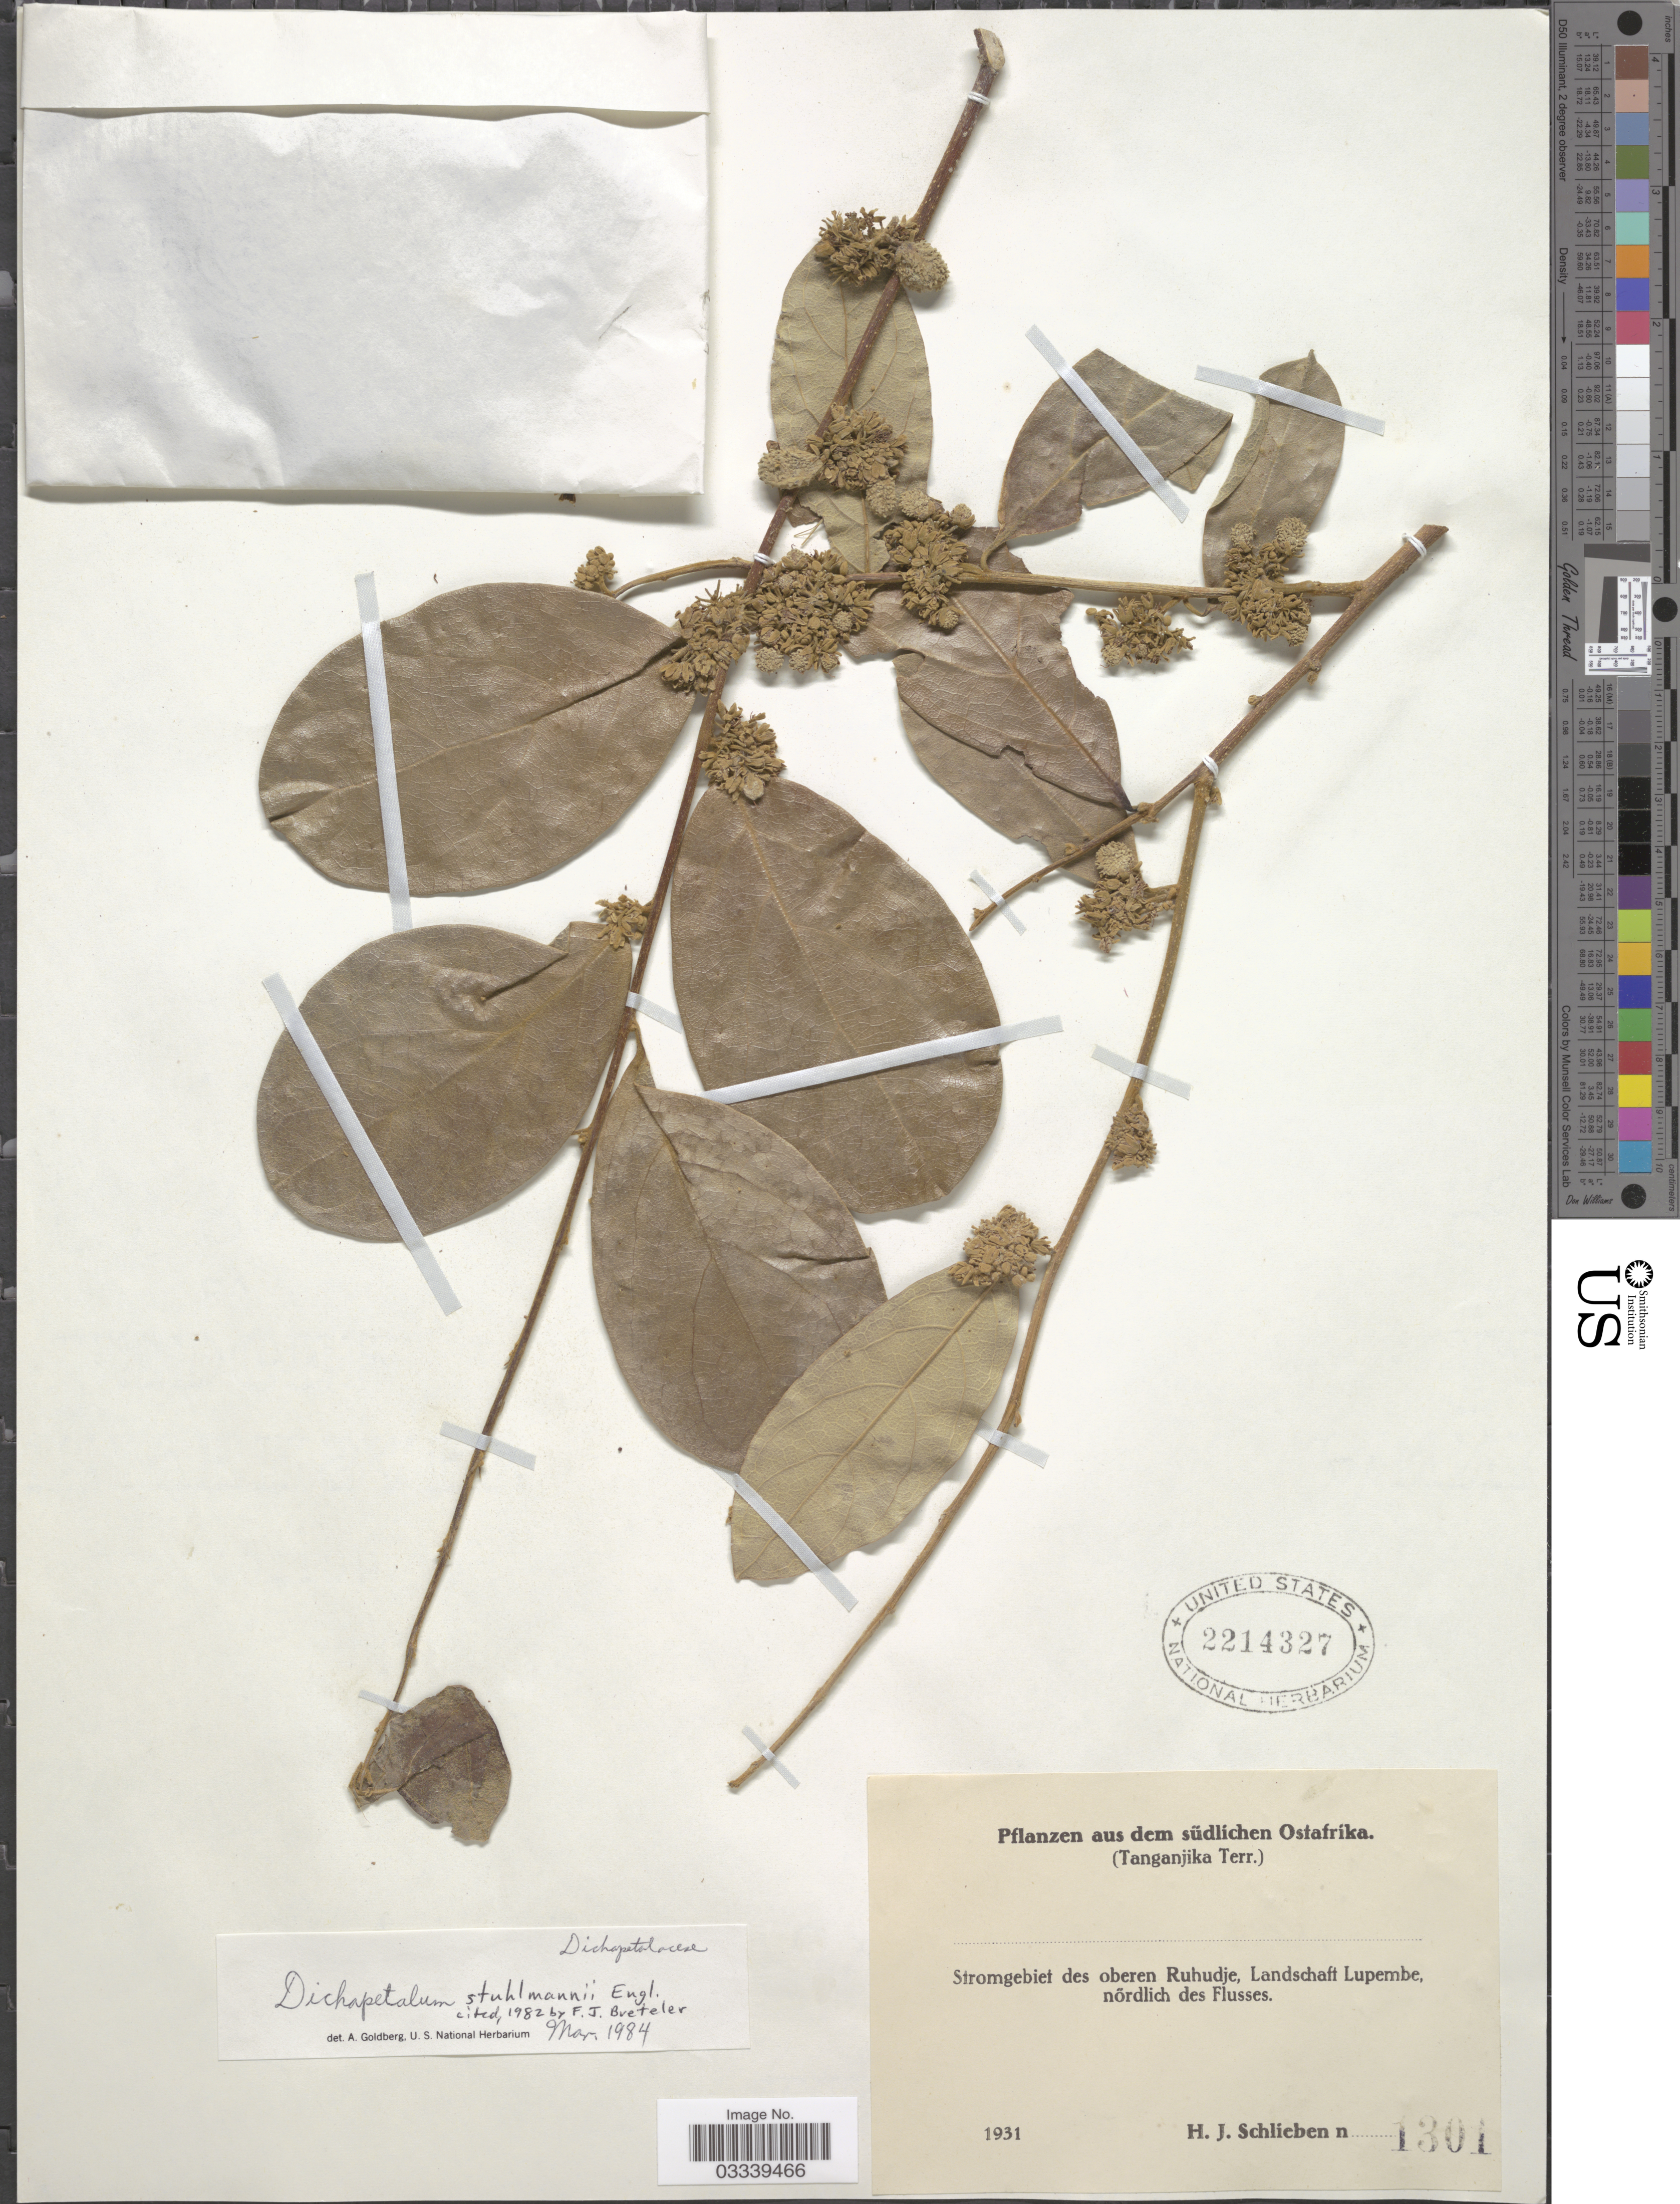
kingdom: Plantae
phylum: Tracheophyta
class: Magnoliopsida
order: Malpighiales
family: Dichapetalaceae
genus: Dichapetalum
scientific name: Dichapetalum stuhlmannii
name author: Engl.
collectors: H. J. Schlieben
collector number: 1301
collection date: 1931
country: Tanzania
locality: Aus dem südlichen Ostafrika (Tanganjika Terr.). Stromgebiet des oberen Ruhudje, Landschaft Lupembe, nördlich des Flusses.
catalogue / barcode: US 2214327